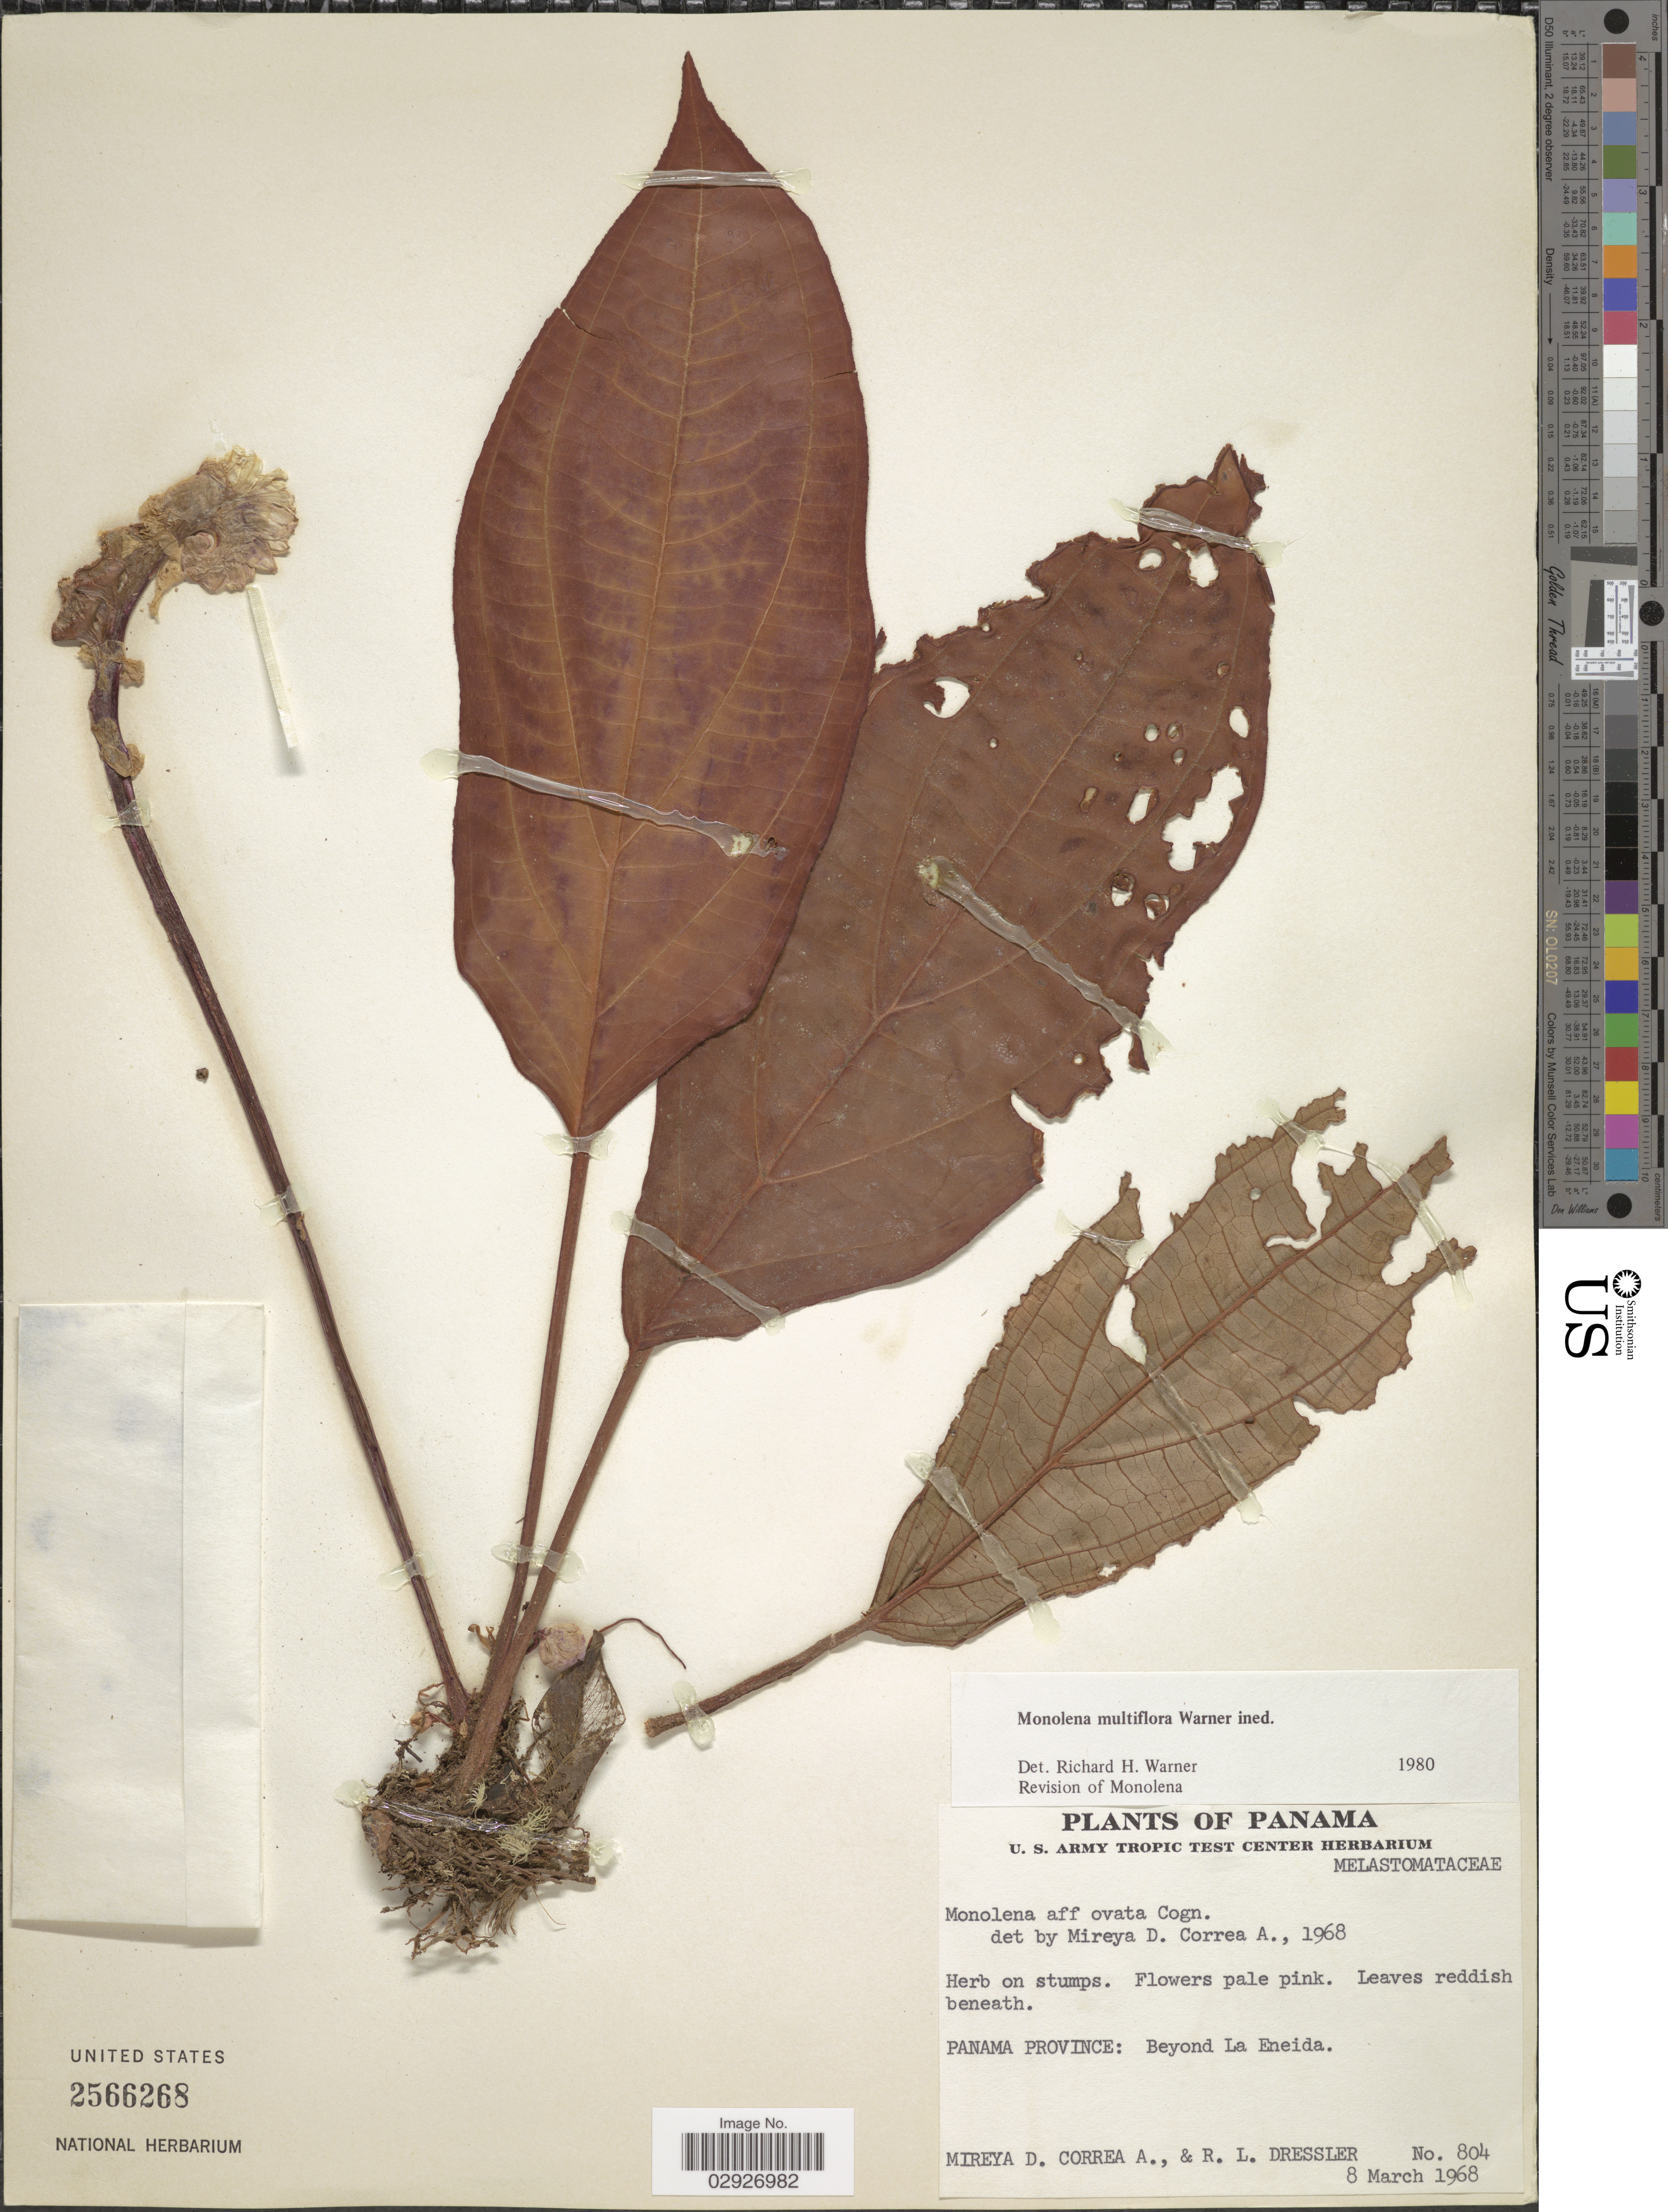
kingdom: Plantae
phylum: Tracheophyta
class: Magnoliopsida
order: Myrtales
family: Melastomataceae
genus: Monolena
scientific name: Monolena multiflora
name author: Warner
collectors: D. Mireya, A. Correa & R. Dressler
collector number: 804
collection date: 1968-03-08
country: Panama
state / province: Panamá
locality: Panama Province: Beyond La Eneida.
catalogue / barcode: US 2566268